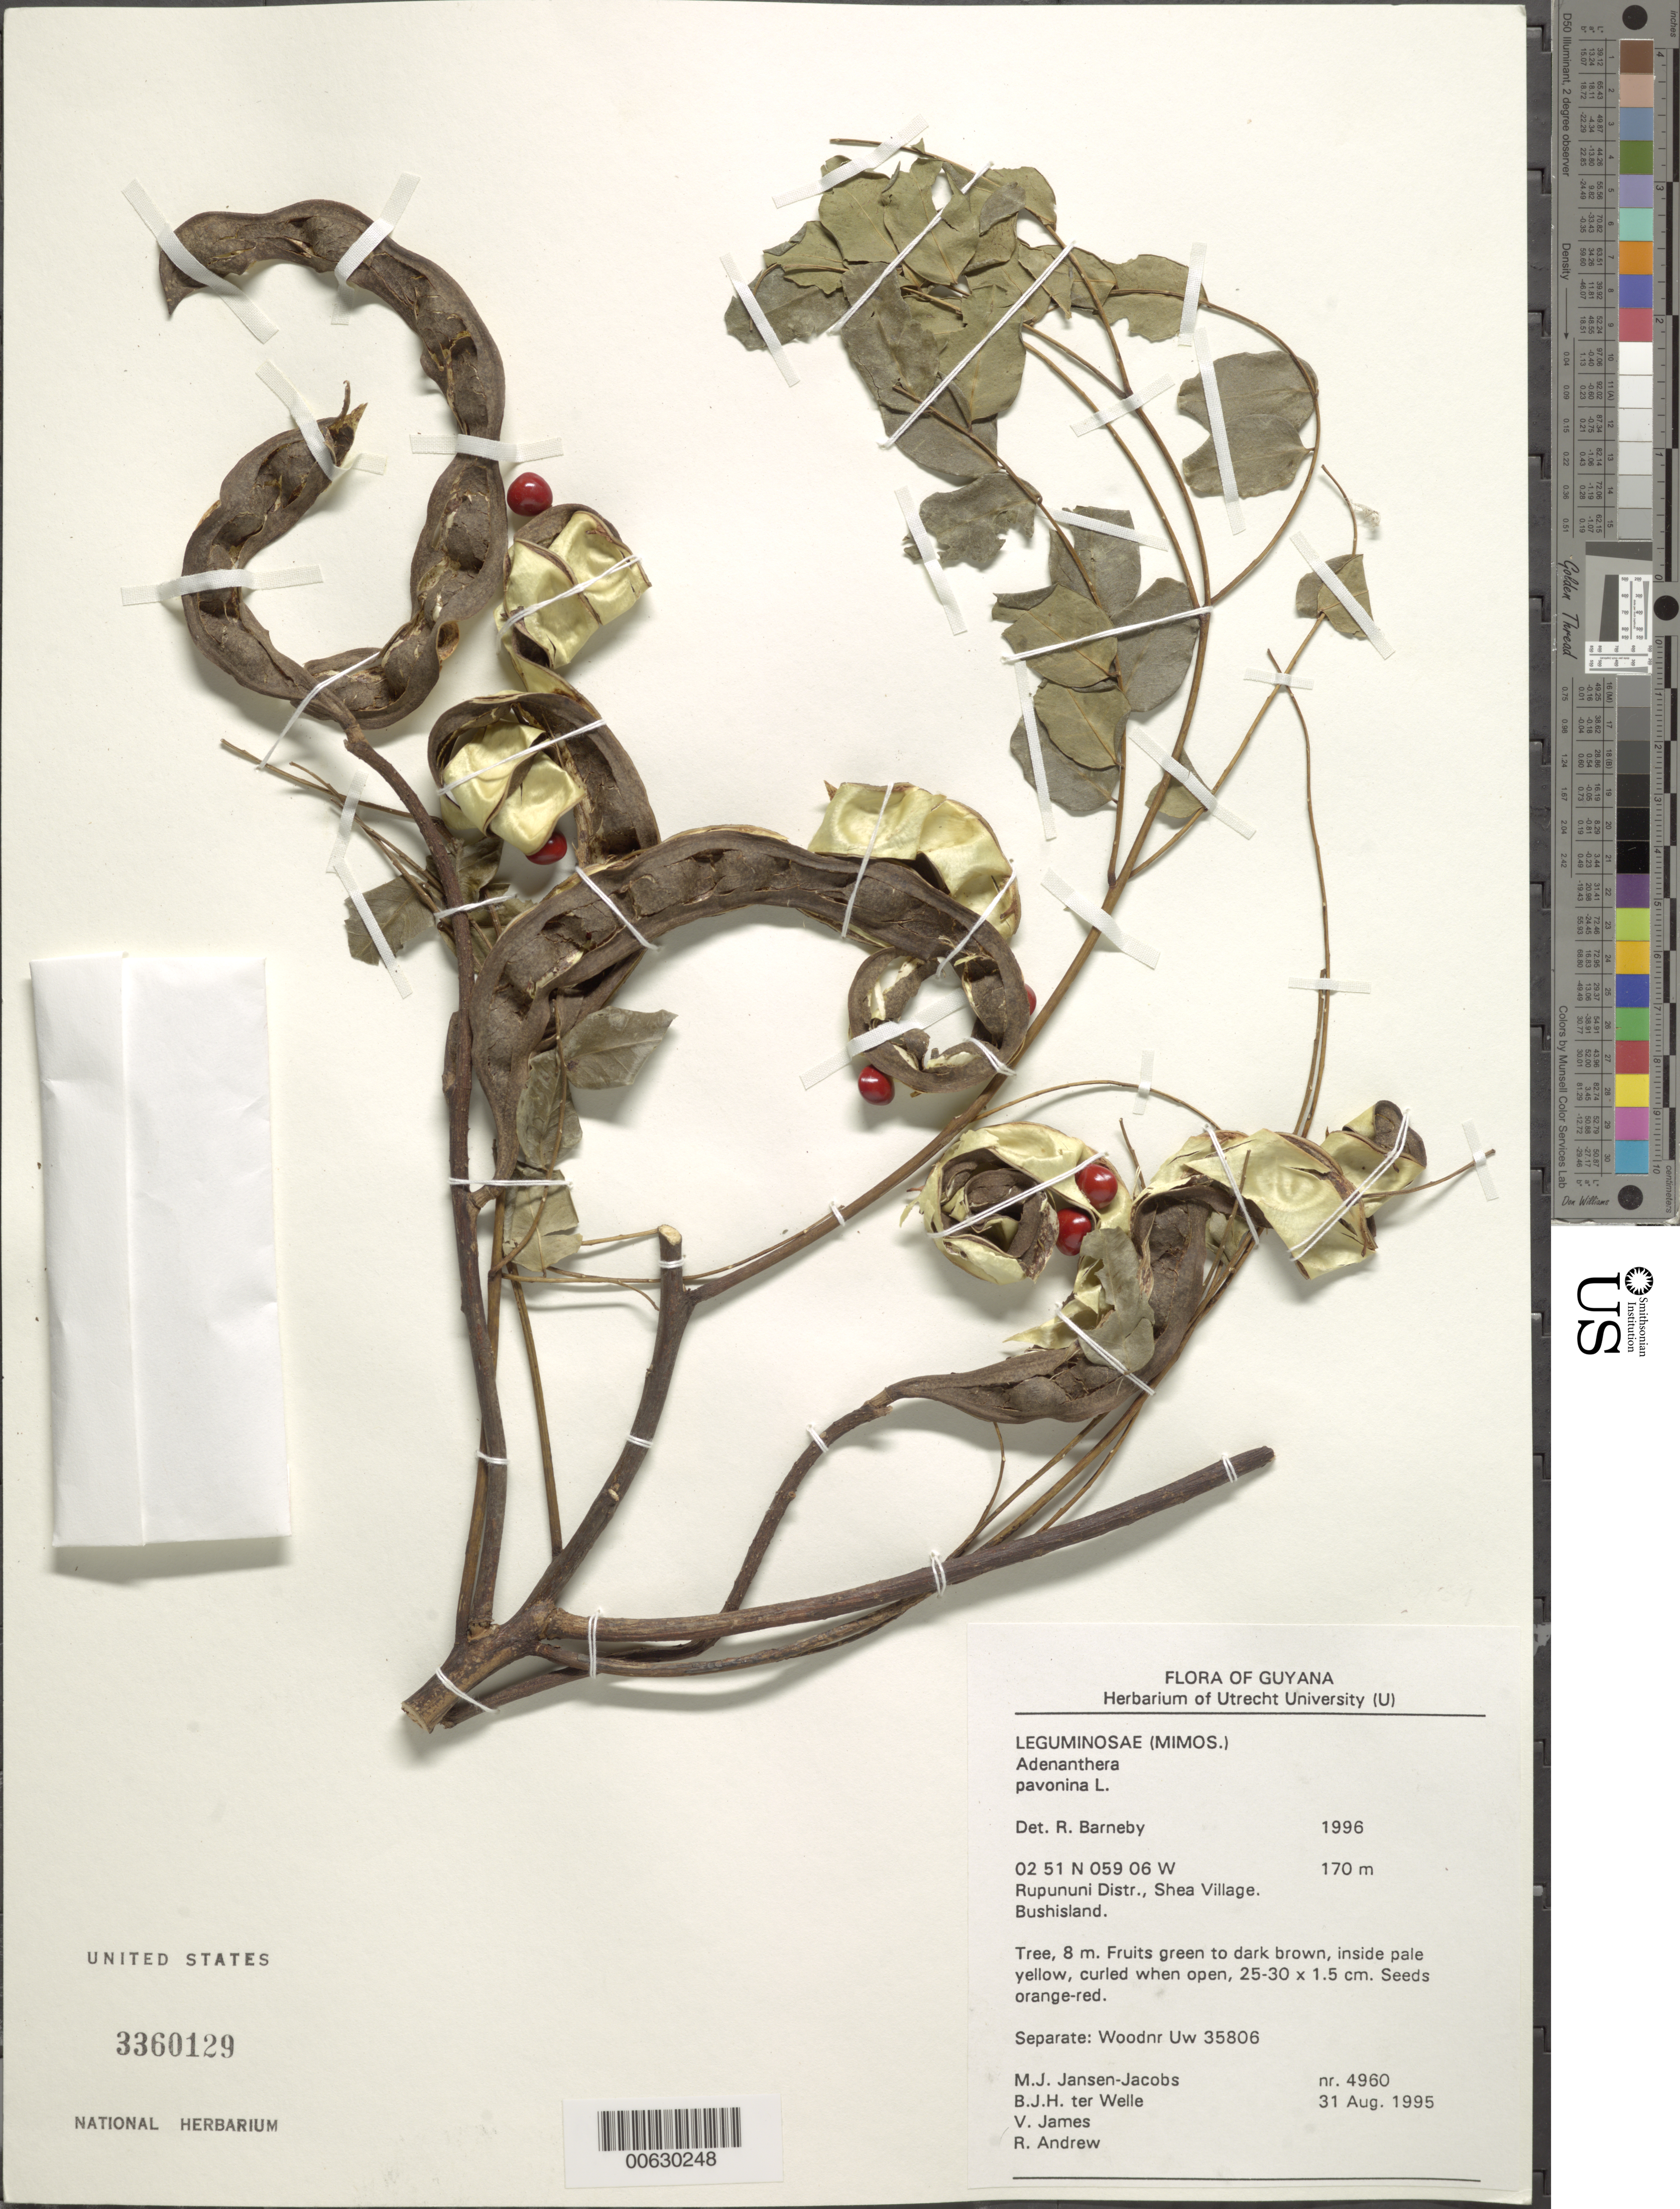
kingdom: Plantae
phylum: Tracheophyta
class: Magnoliopsida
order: Fabales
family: Fabaceae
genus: Adenanthera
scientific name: Adenanthera pavonina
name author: L.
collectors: M. J. Jansen-Jacobs, B. Welle, V. James & R. Andrew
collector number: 4960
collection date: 1995-08-31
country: Guyana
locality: Rupundi Distr., Shea Village, Bushisland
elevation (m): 170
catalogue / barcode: US 3360129